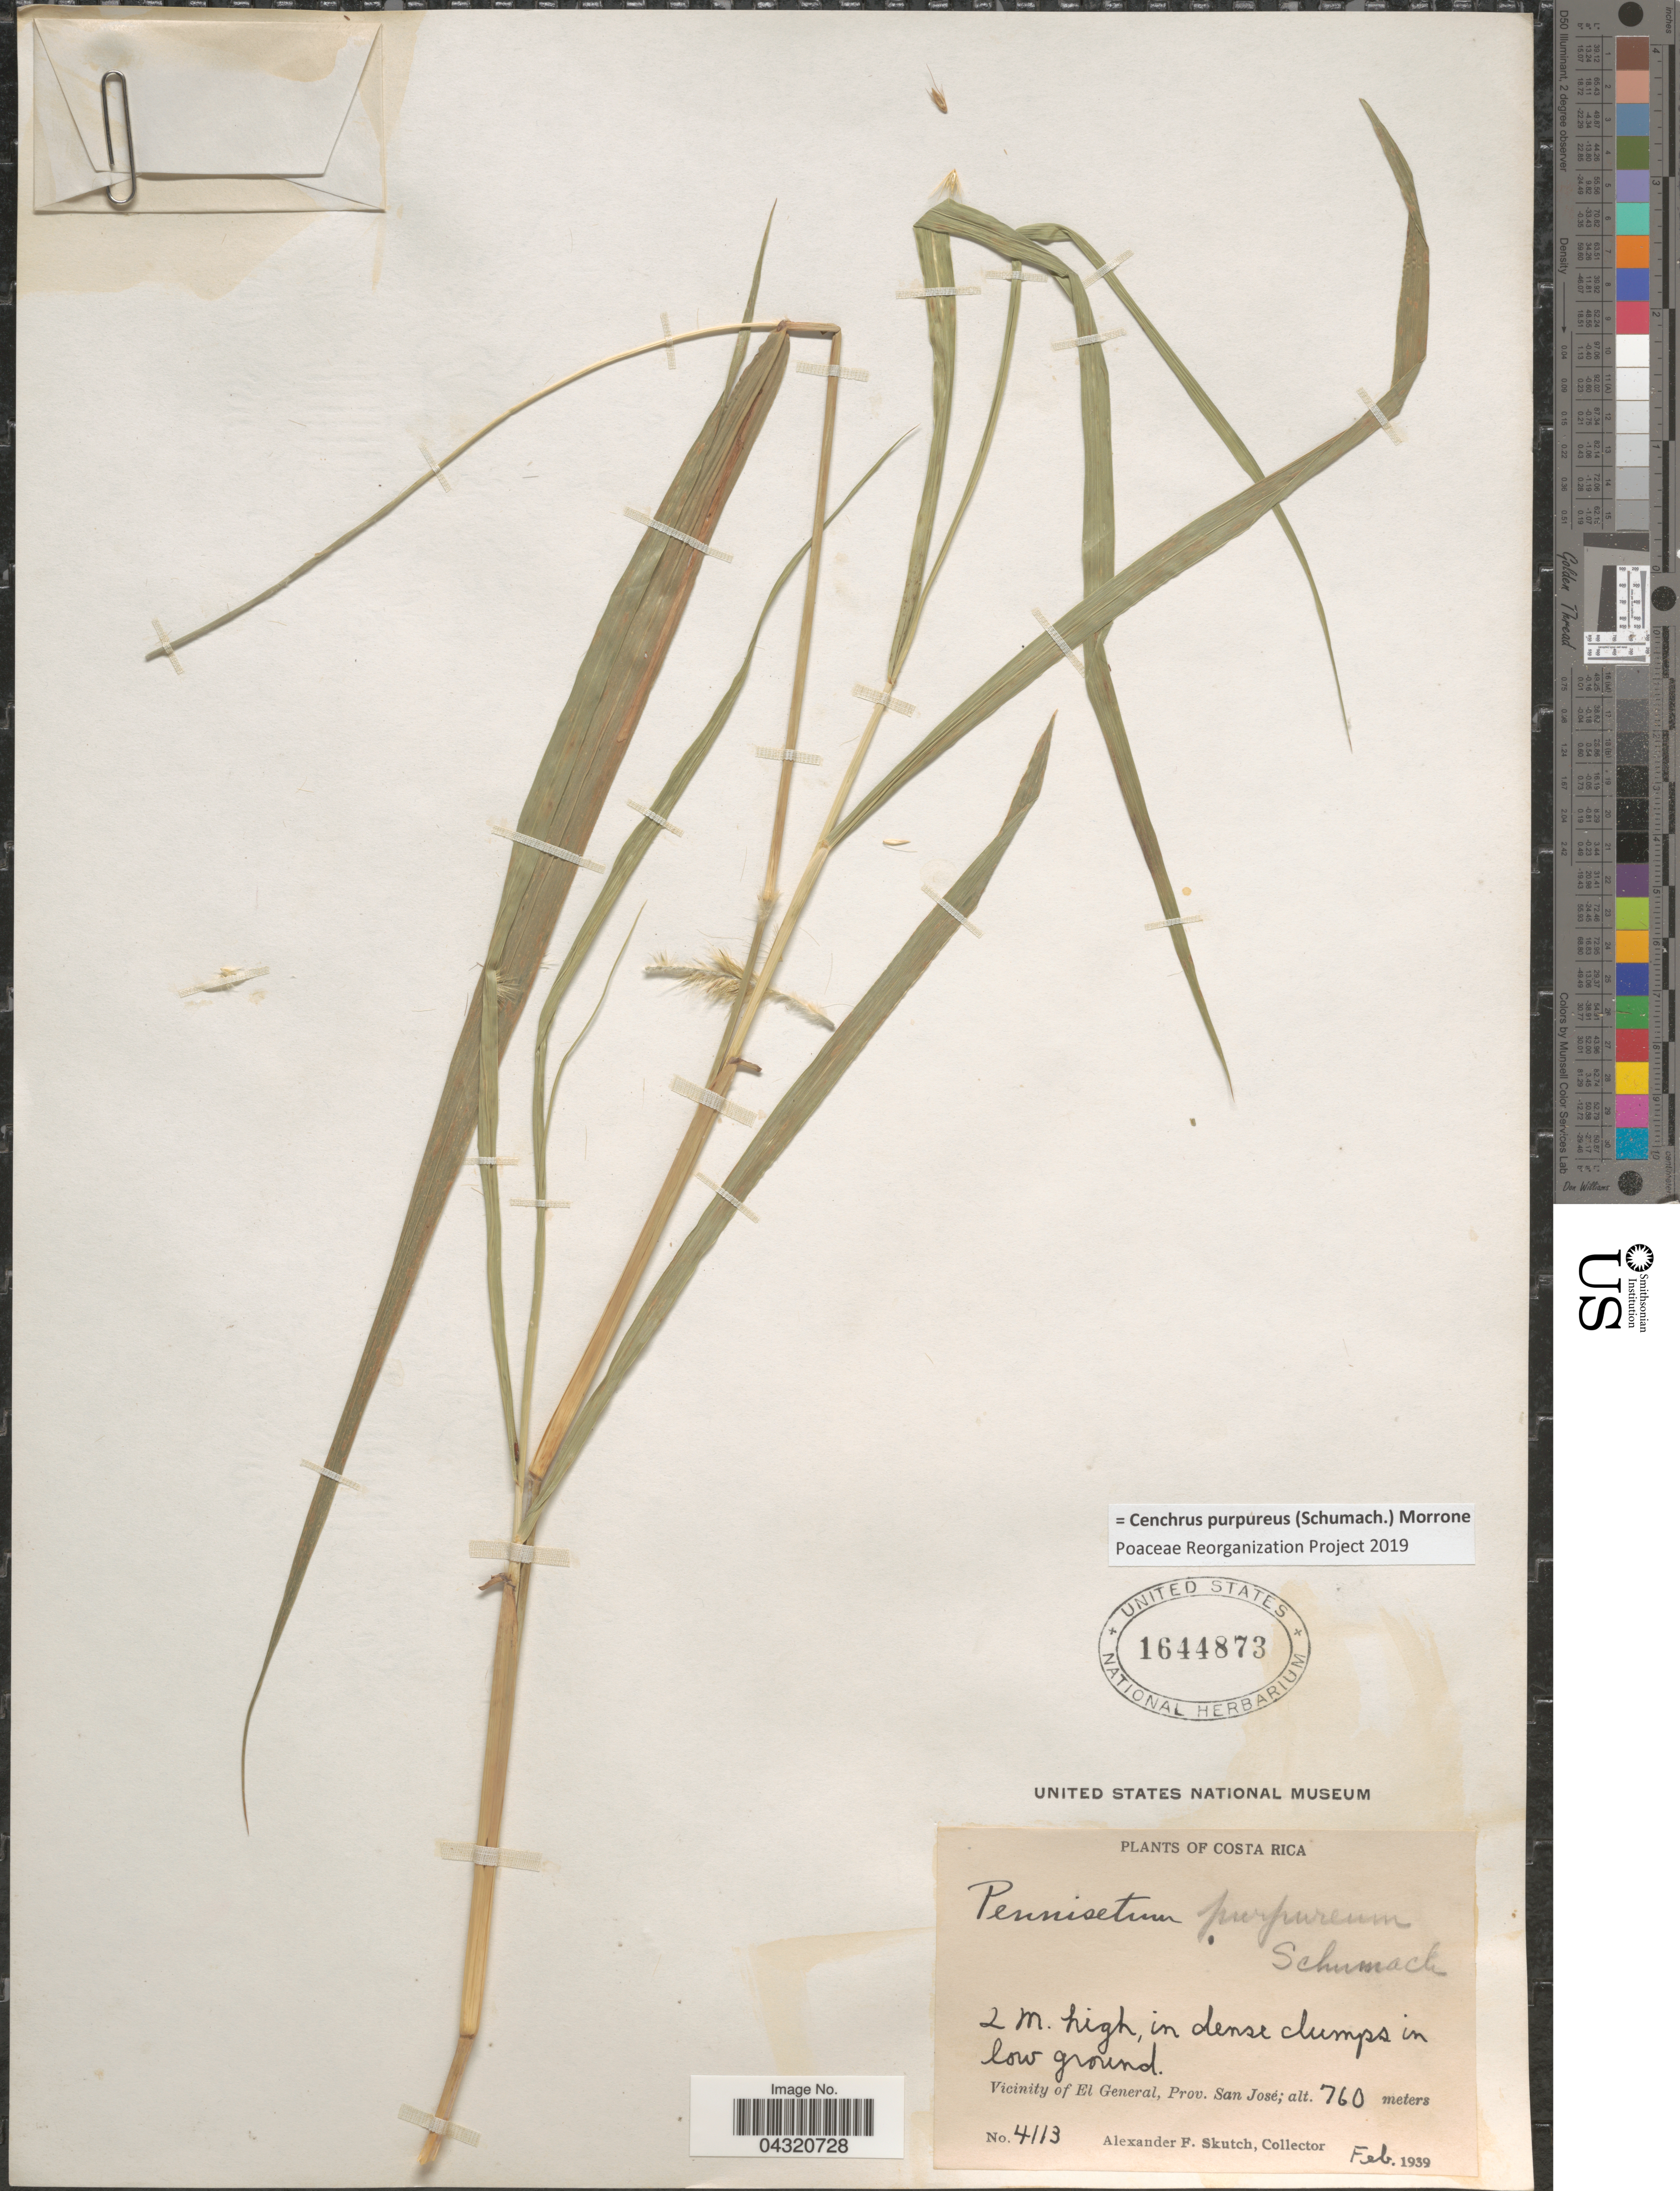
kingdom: Plantae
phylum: Tracheophyta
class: Liliopsida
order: Poales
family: Poaceae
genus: Cenchrus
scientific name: Cenchrus purpureus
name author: (Schumach.) Morrone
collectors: A. F. Skutch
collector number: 4113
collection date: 1939-02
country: Costa Rica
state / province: San José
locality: Vicinity of El General.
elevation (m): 760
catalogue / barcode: US 1644873